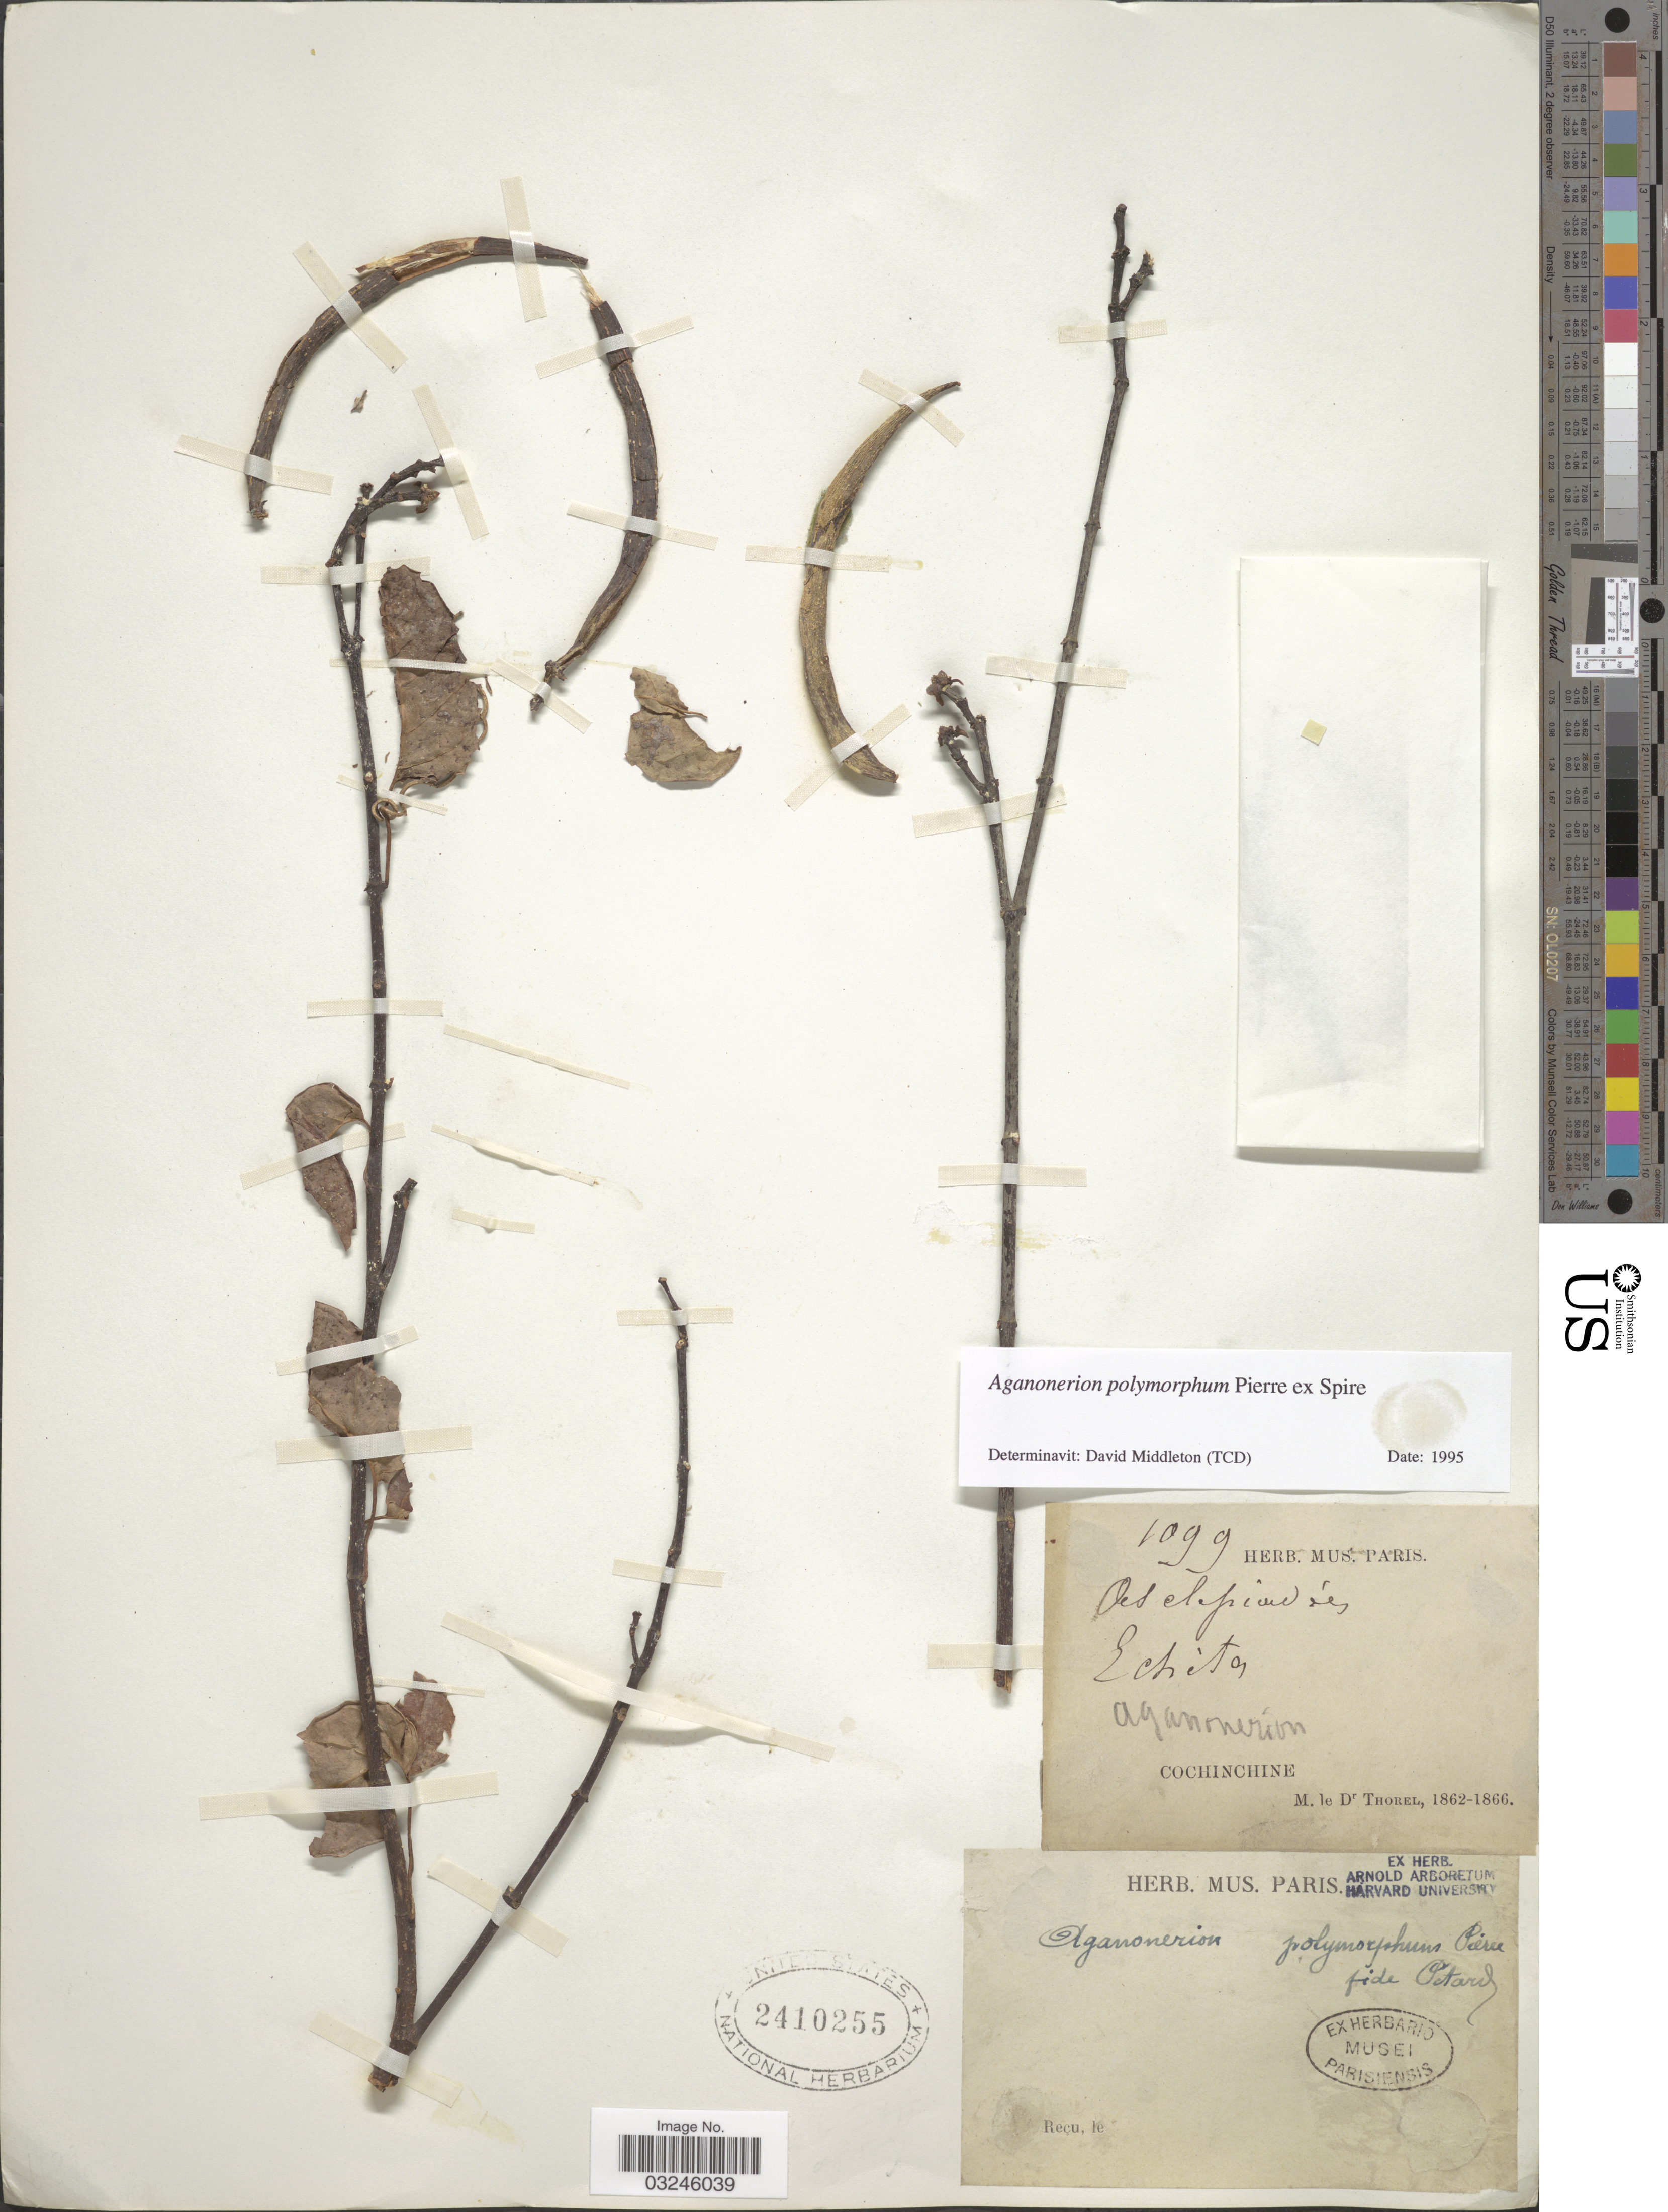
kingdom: Plantae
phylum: Tracheophyta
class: Magnoliopsida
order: Gentianales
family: Apocynaceae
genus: Aganonerion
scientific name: Aganonerion polymorphum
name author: Spire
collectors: C. Thorel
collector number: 1099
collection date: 1862/1866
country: Vietnam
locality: Cochinchine.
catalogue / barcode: US 2410255